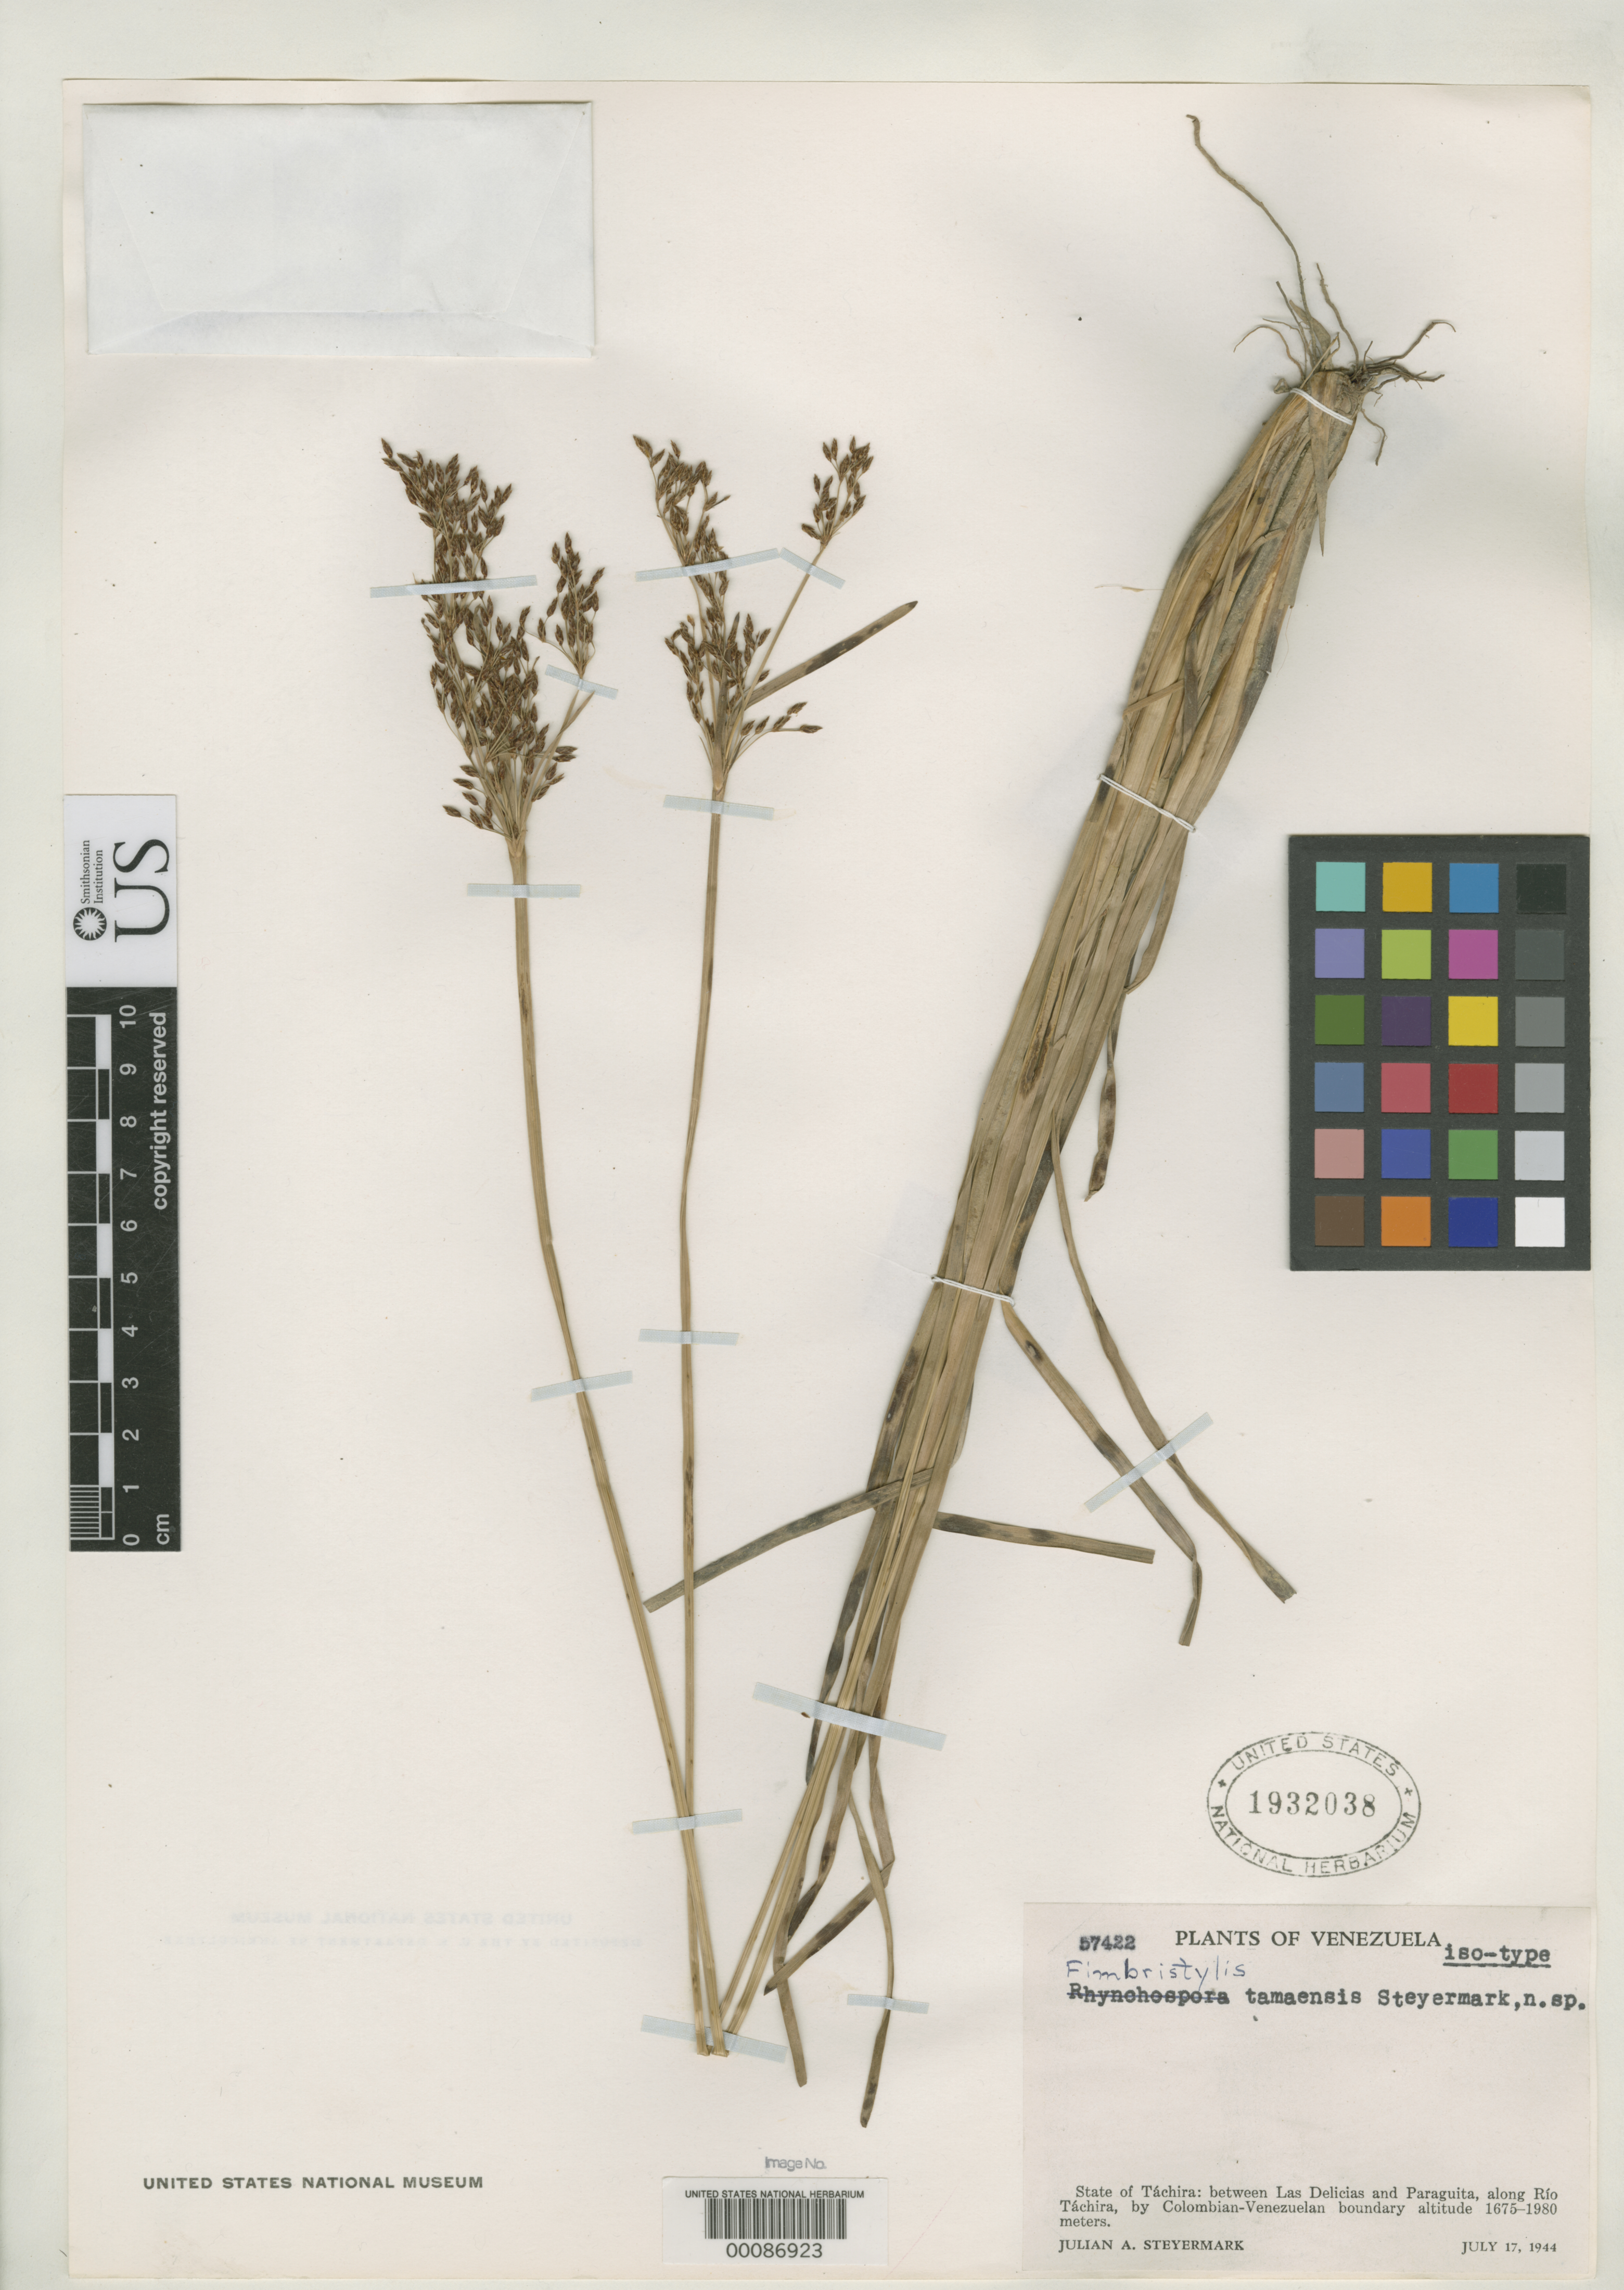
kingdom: Plantae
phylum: Tracheophyta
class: Liliopsida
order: Poales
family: Cyperaceae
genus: Fimbristylis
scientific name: Fimbristylis tamaensis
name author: Steyerm.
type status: Isotype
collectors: J. Steyermark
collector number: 57422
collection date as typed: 17 Jul 1944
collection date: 1944-07-17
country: Venezuela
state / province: Tachira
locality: Between las Delicias and Paraguita, Rio Tachira; alt. 1675-1980.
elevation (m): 1675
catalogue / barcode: US 1932038